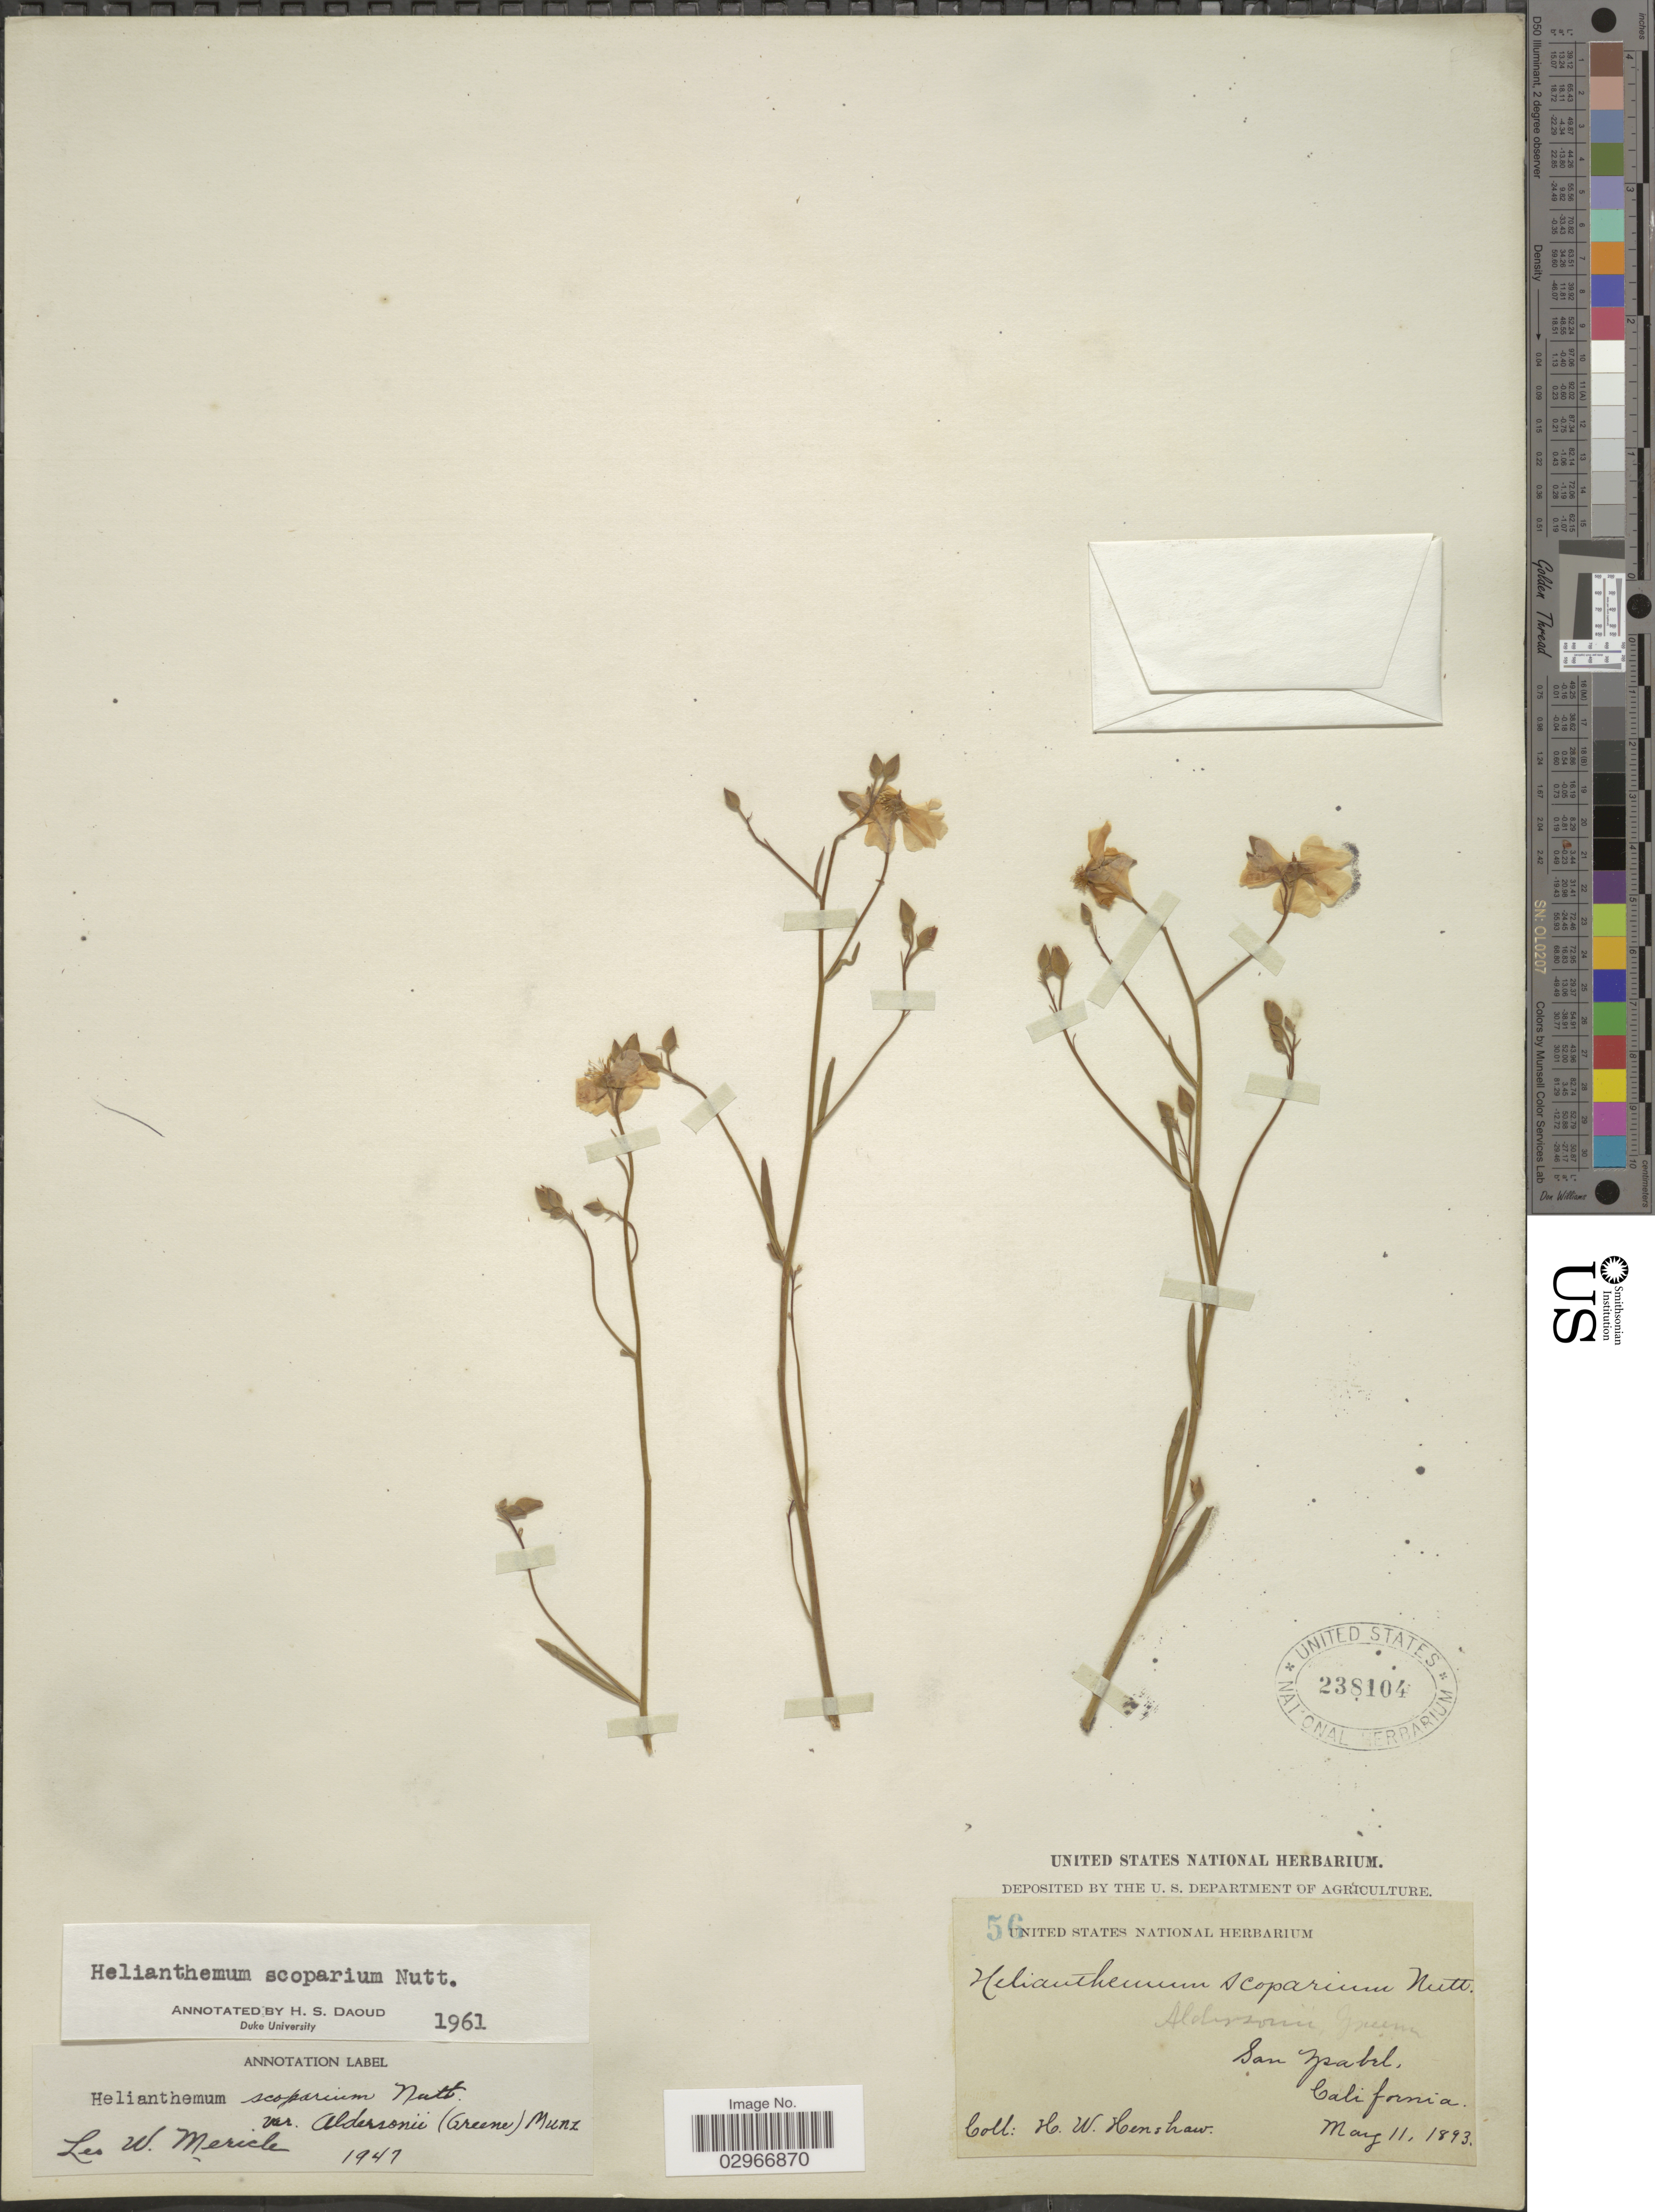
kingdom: Plantae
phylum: Tracheophyta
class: Magnoliopsida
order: Malvales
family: Cistaceae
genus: Helianthemum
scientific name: Helianthemum suffrutescens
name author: B. Schreiber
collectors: H. Henshaw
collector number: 56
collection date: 1893-05-11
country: United States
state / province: California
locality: San Ysabel.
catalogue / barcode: US 238104